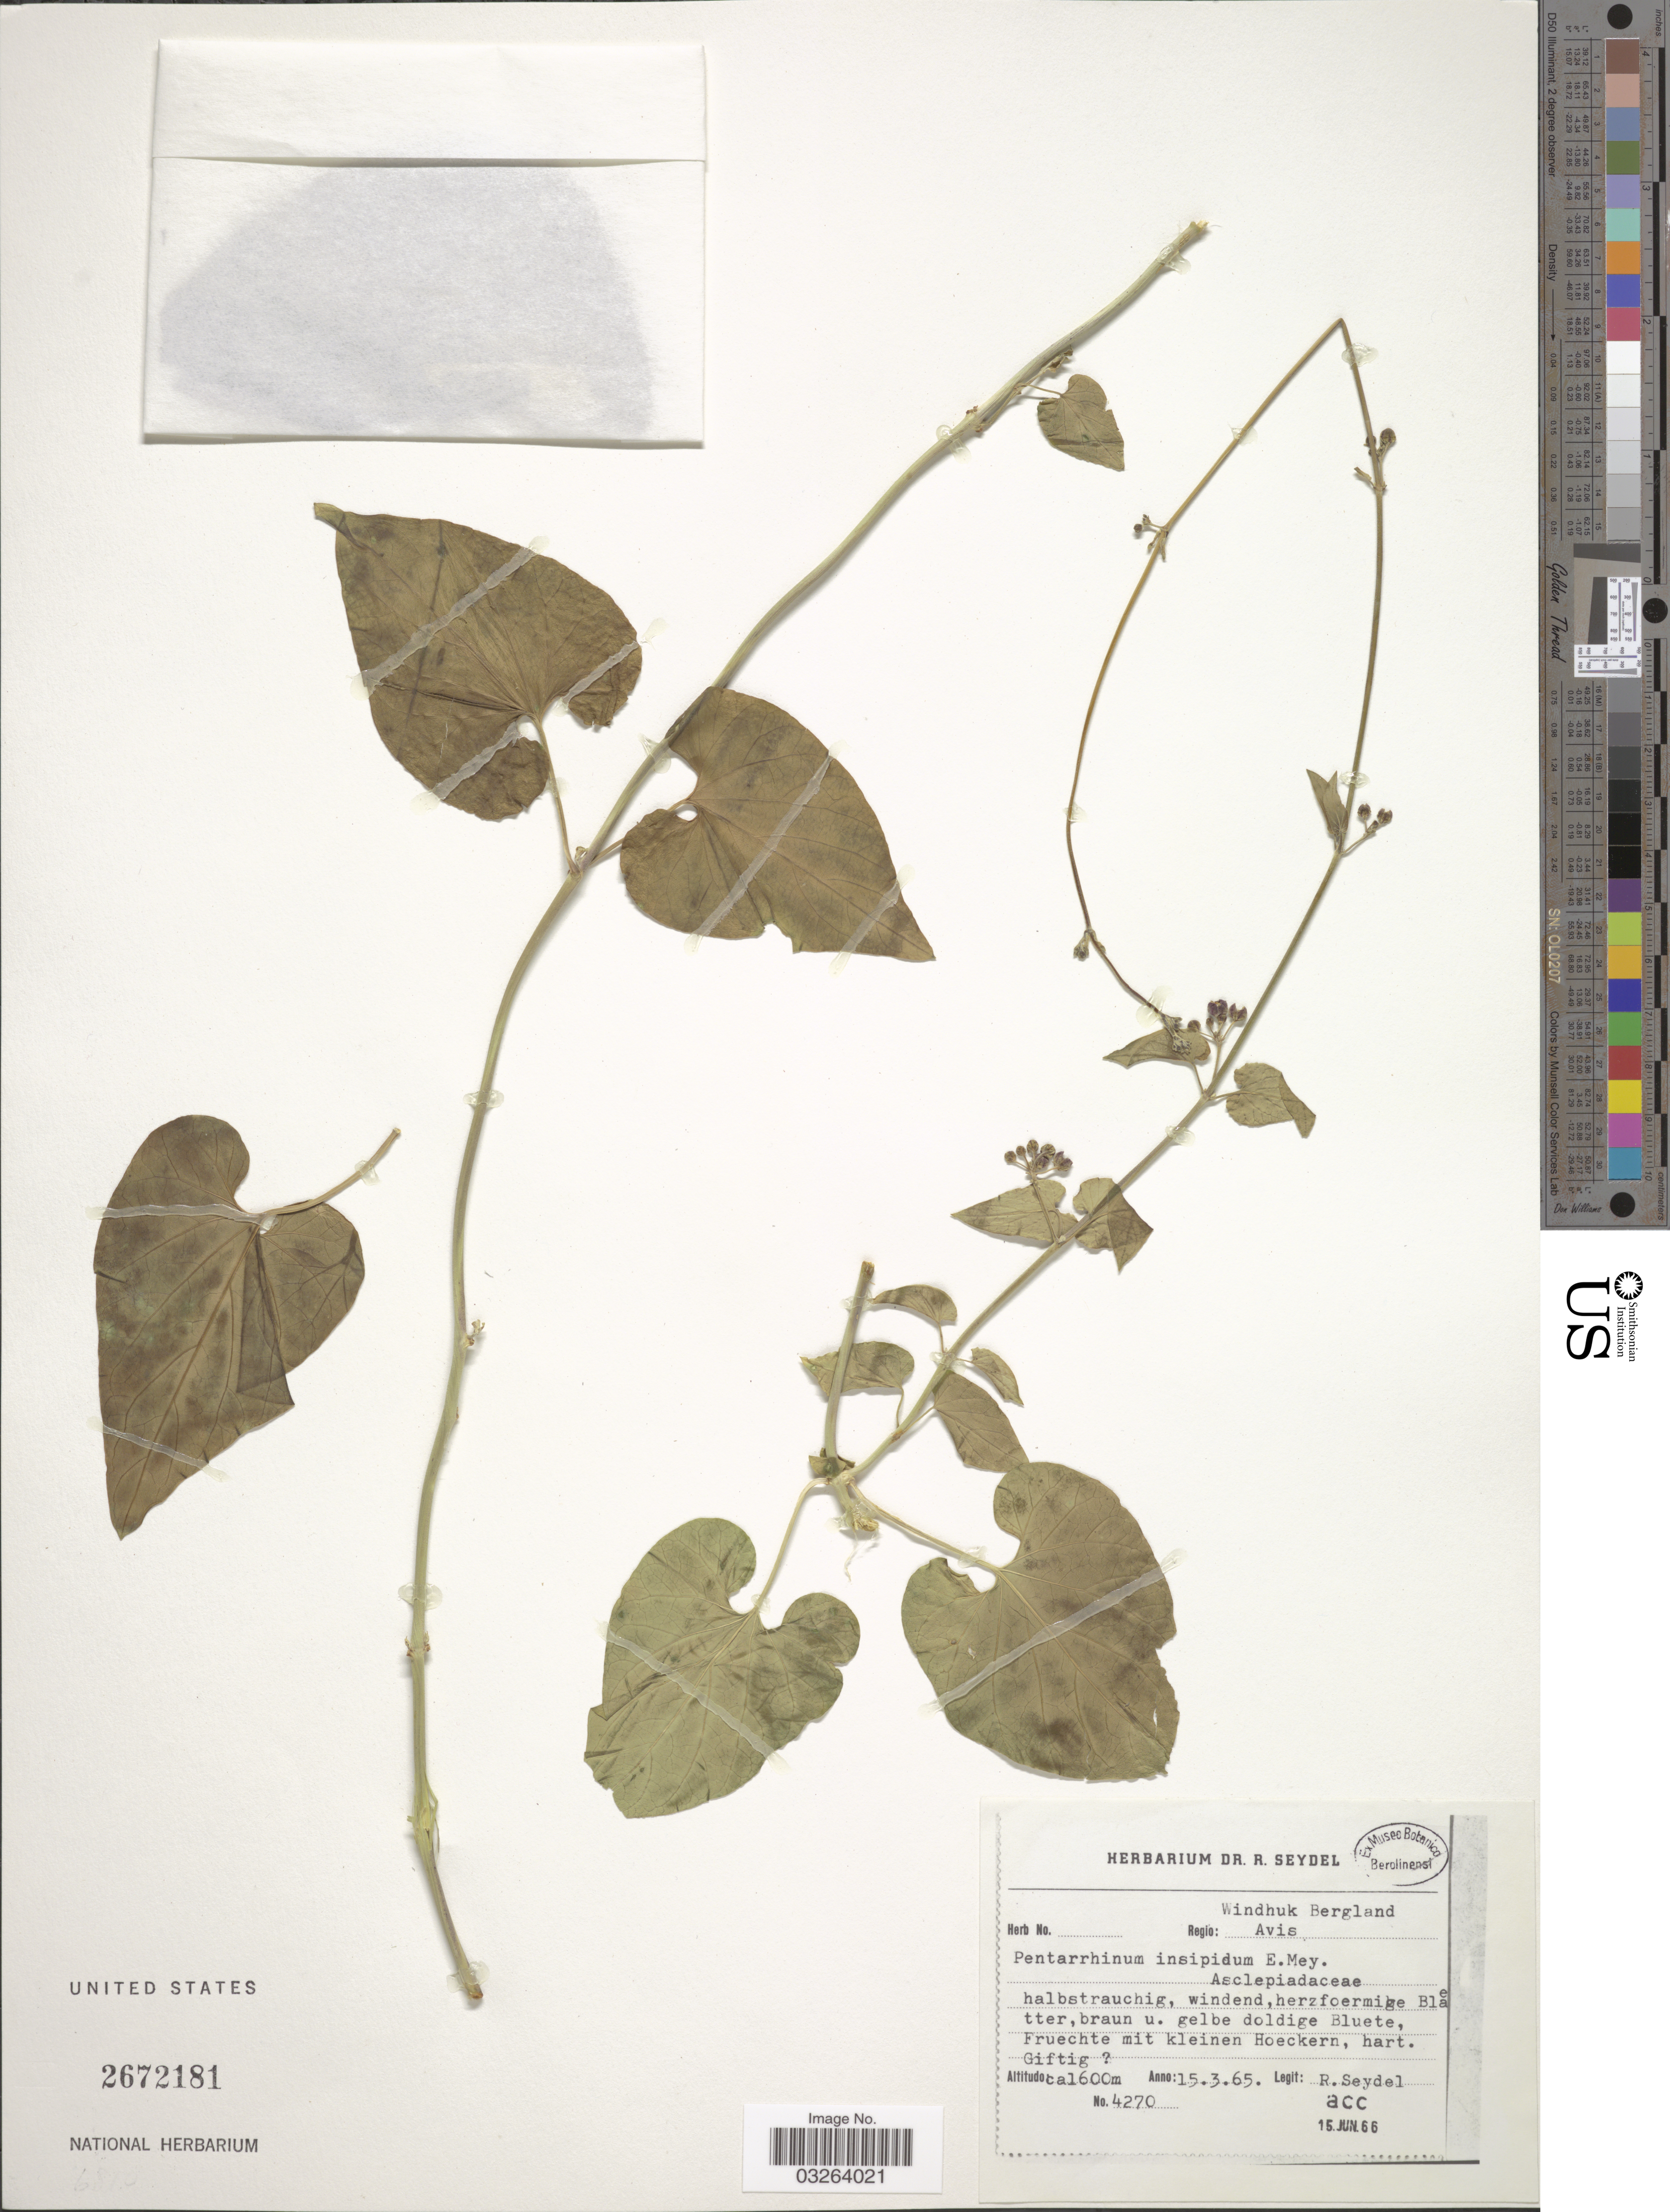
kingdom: Plantae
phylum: Tracheophyta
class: Magnoliopsida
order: Gentianales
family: Apocynaceae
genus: Pentarrhinum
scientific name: Pentarrhinum insipidum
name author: E. Mey.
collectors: R. Seydel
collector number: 4270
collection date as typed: Transcribed d/m/y: 15/3/65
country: Namibia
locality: Regio Windhoek Bergland, Avis.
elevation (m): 1600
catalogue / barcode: US 2672181